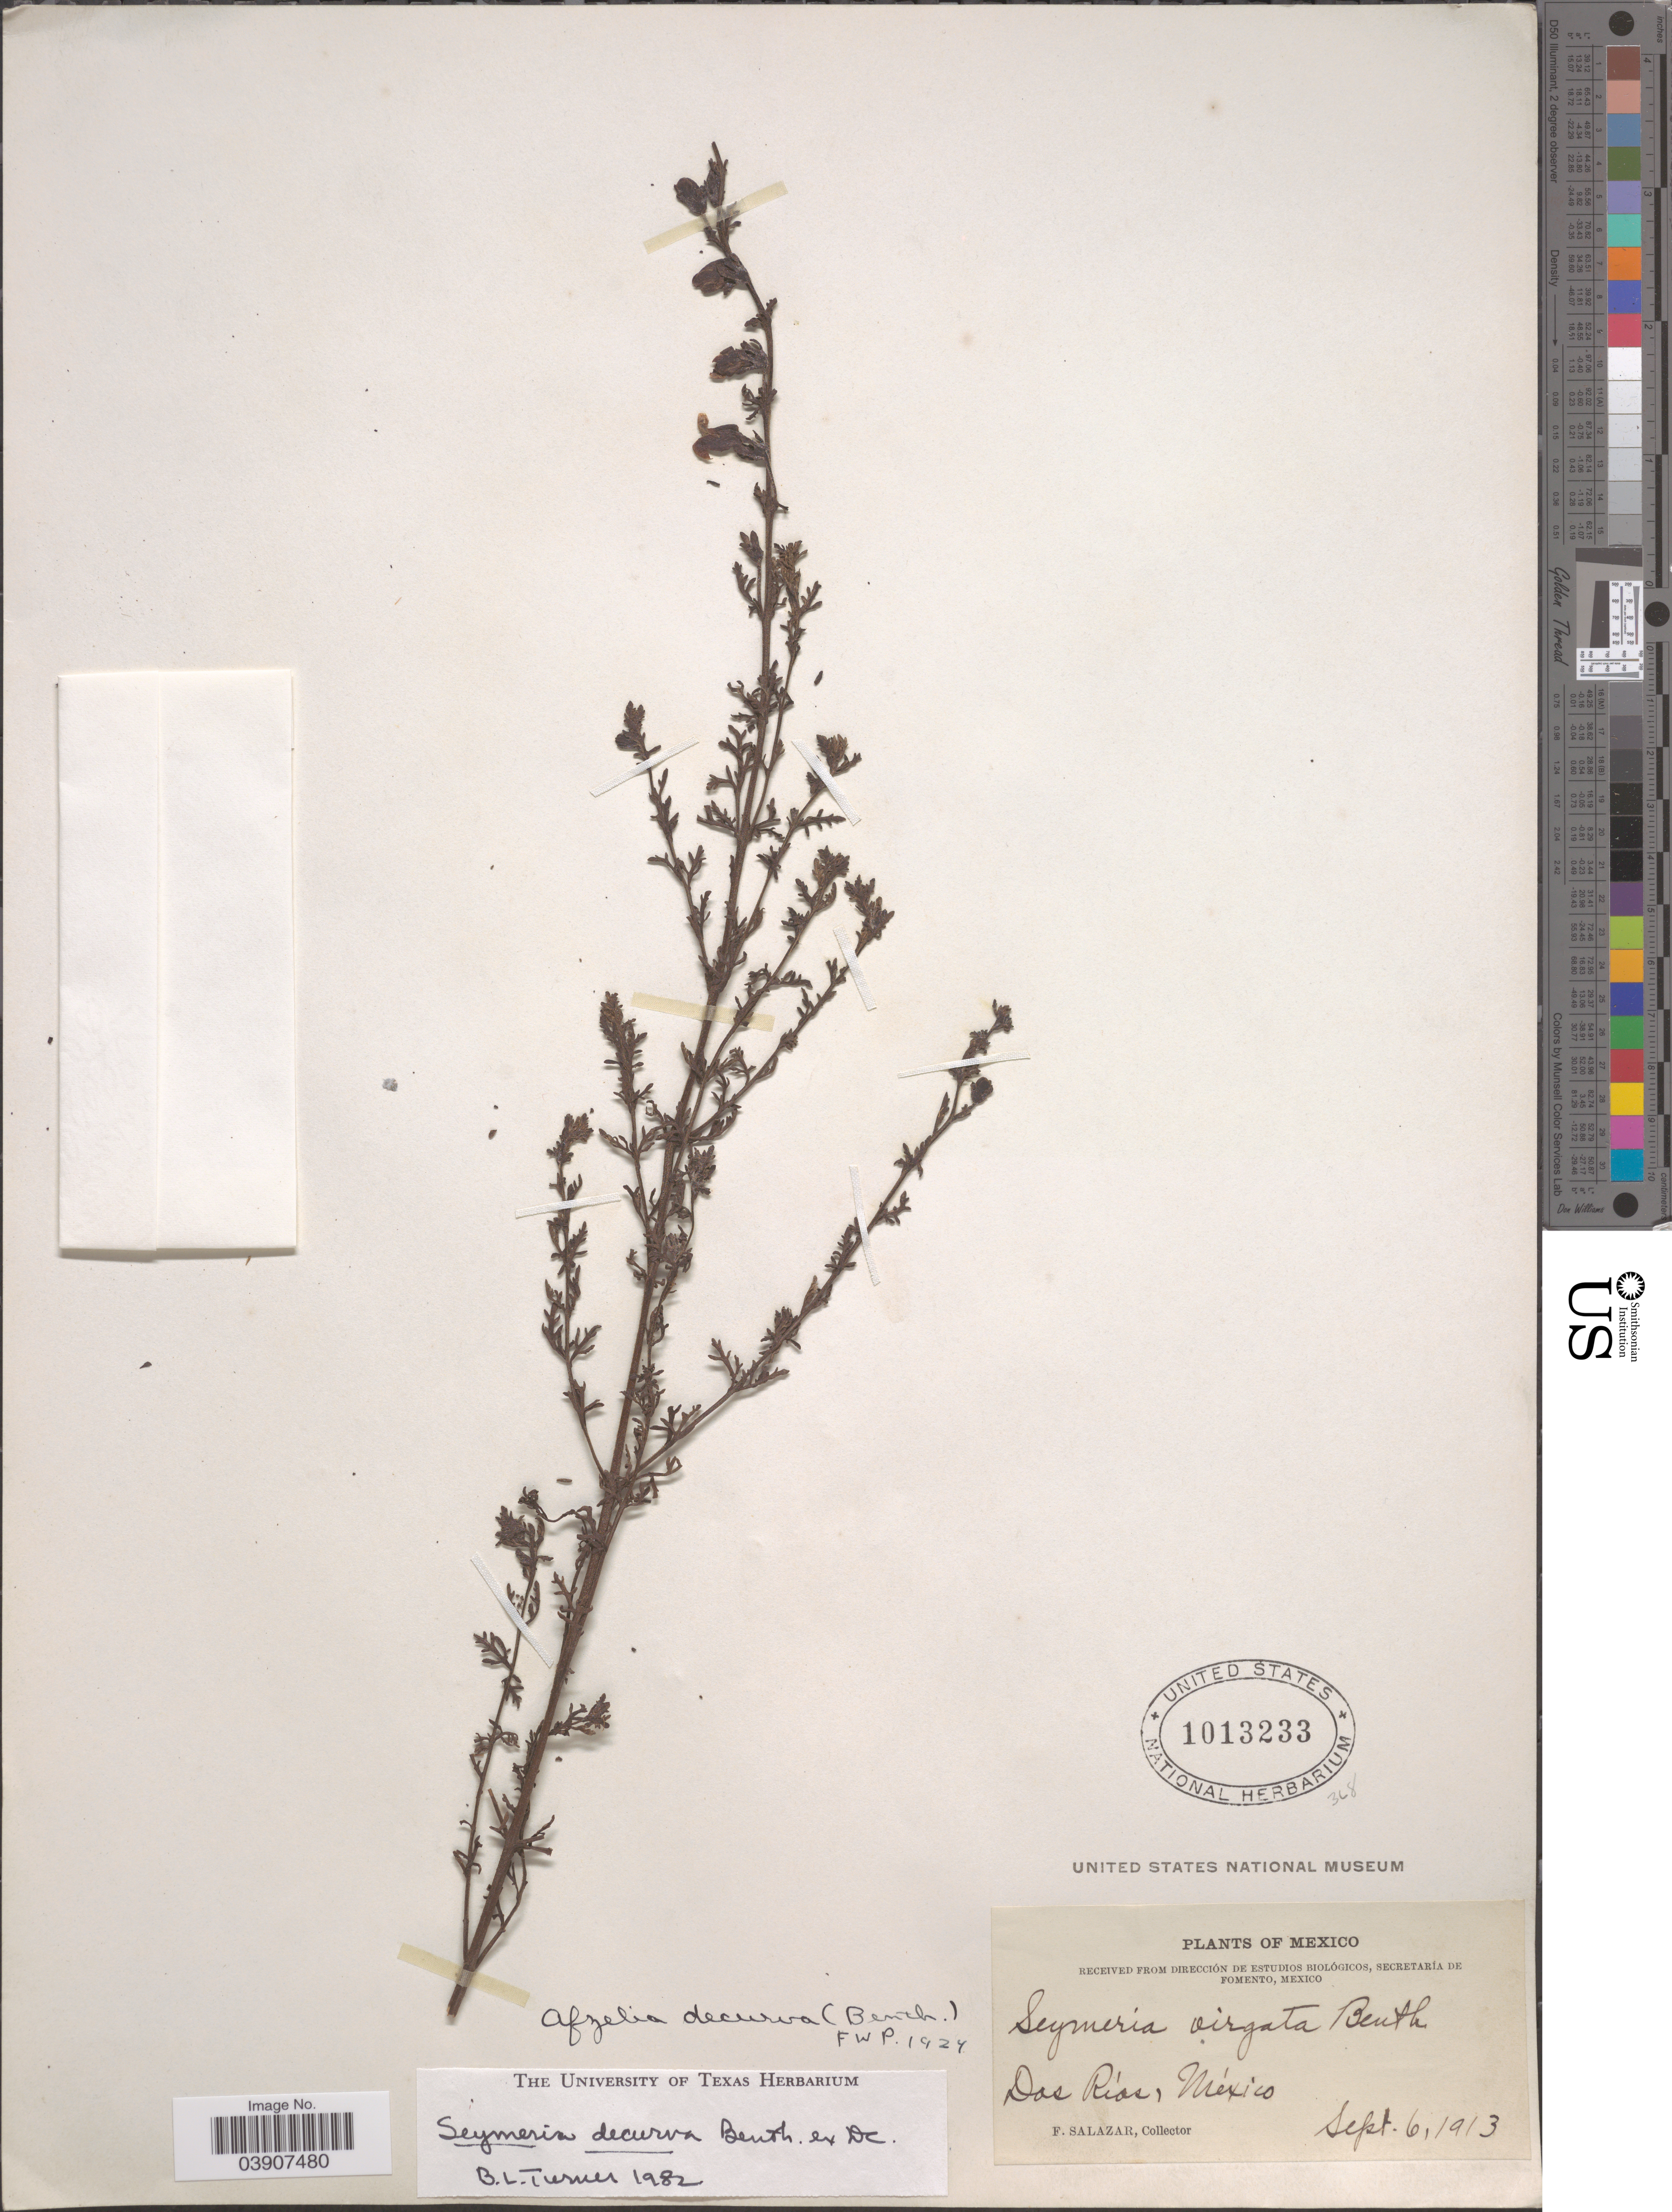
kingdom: Plantae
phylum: Tracheophyta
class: Magnoliopsida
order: Lamiales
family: Orobanchaceae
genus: Seymeria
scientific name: Seymeria decurva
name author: Benth.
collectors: F. Salazar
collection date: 1913-09-06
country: Mexico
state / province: México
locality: Dos Rios.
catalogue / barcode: US 1013233